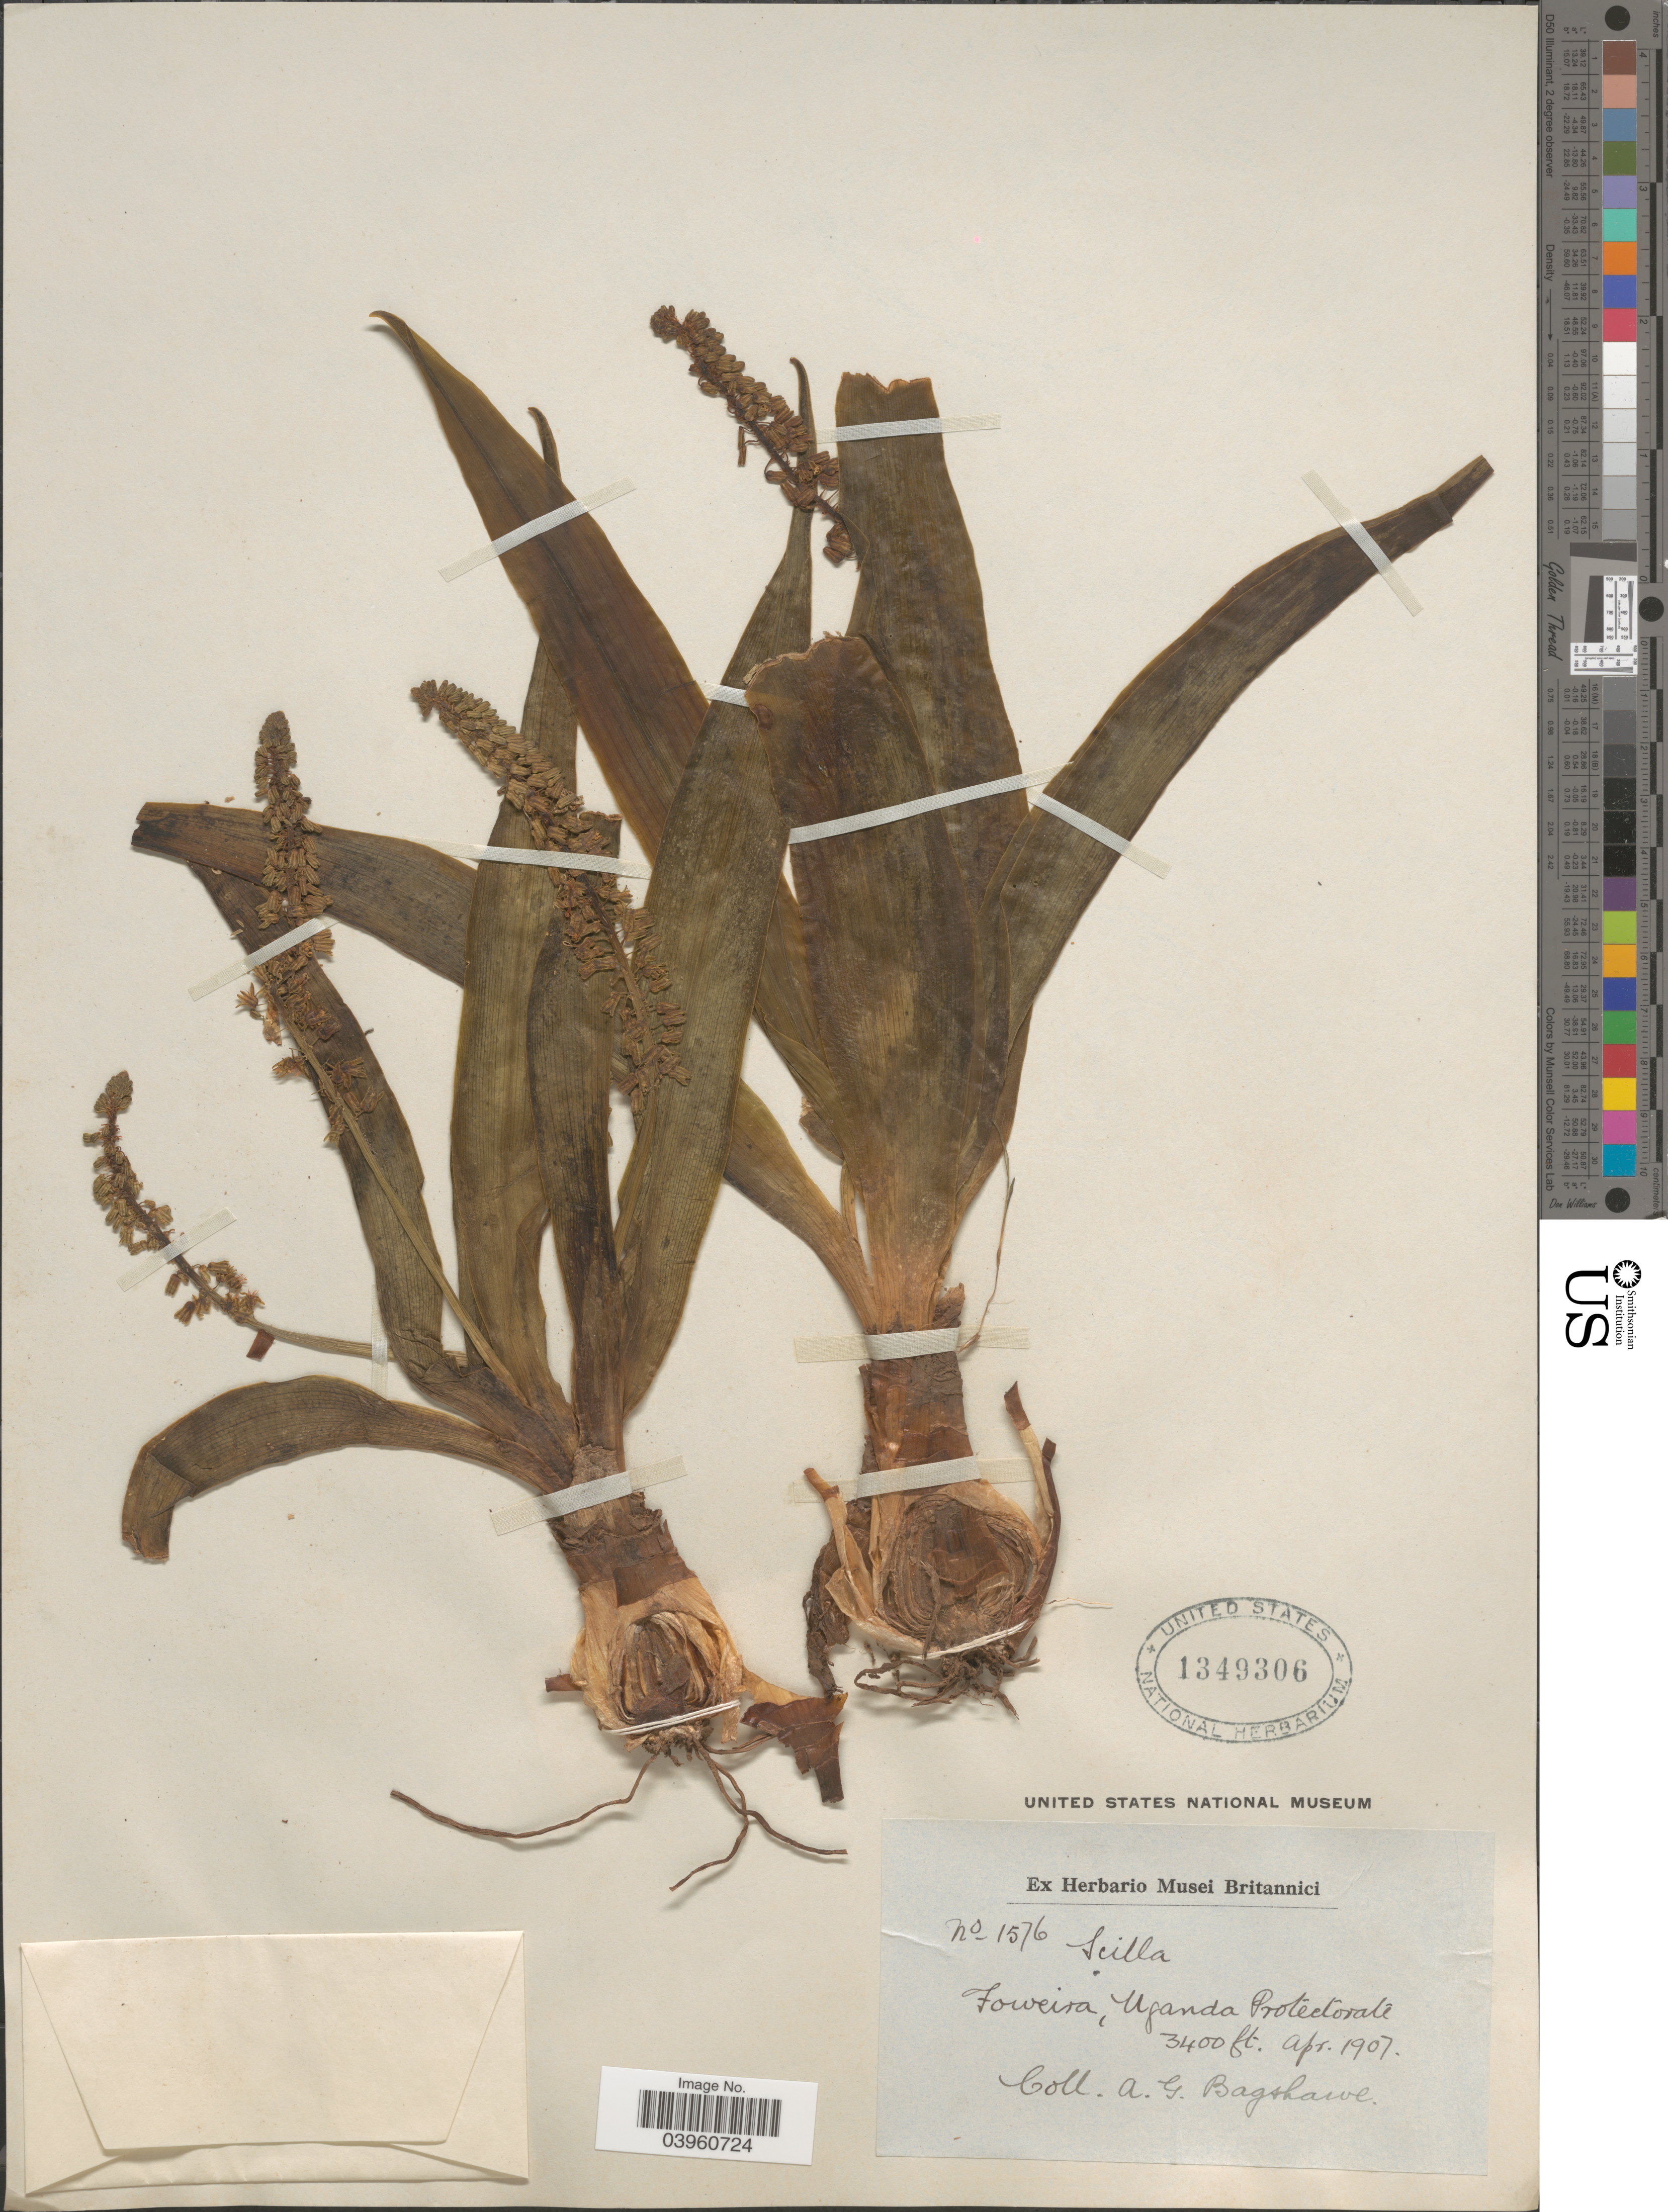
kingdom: Plantae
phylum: Tracheophyta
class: Liliopsida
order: Asparagales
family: Asparagaceae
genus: Scilla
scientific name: Scilla sp.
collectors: A. Bagshawe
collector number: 1576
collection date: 1907-04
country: Uganda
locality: Foweira, Uganda Protectorate.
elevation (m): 1036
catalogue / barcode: US 1349306